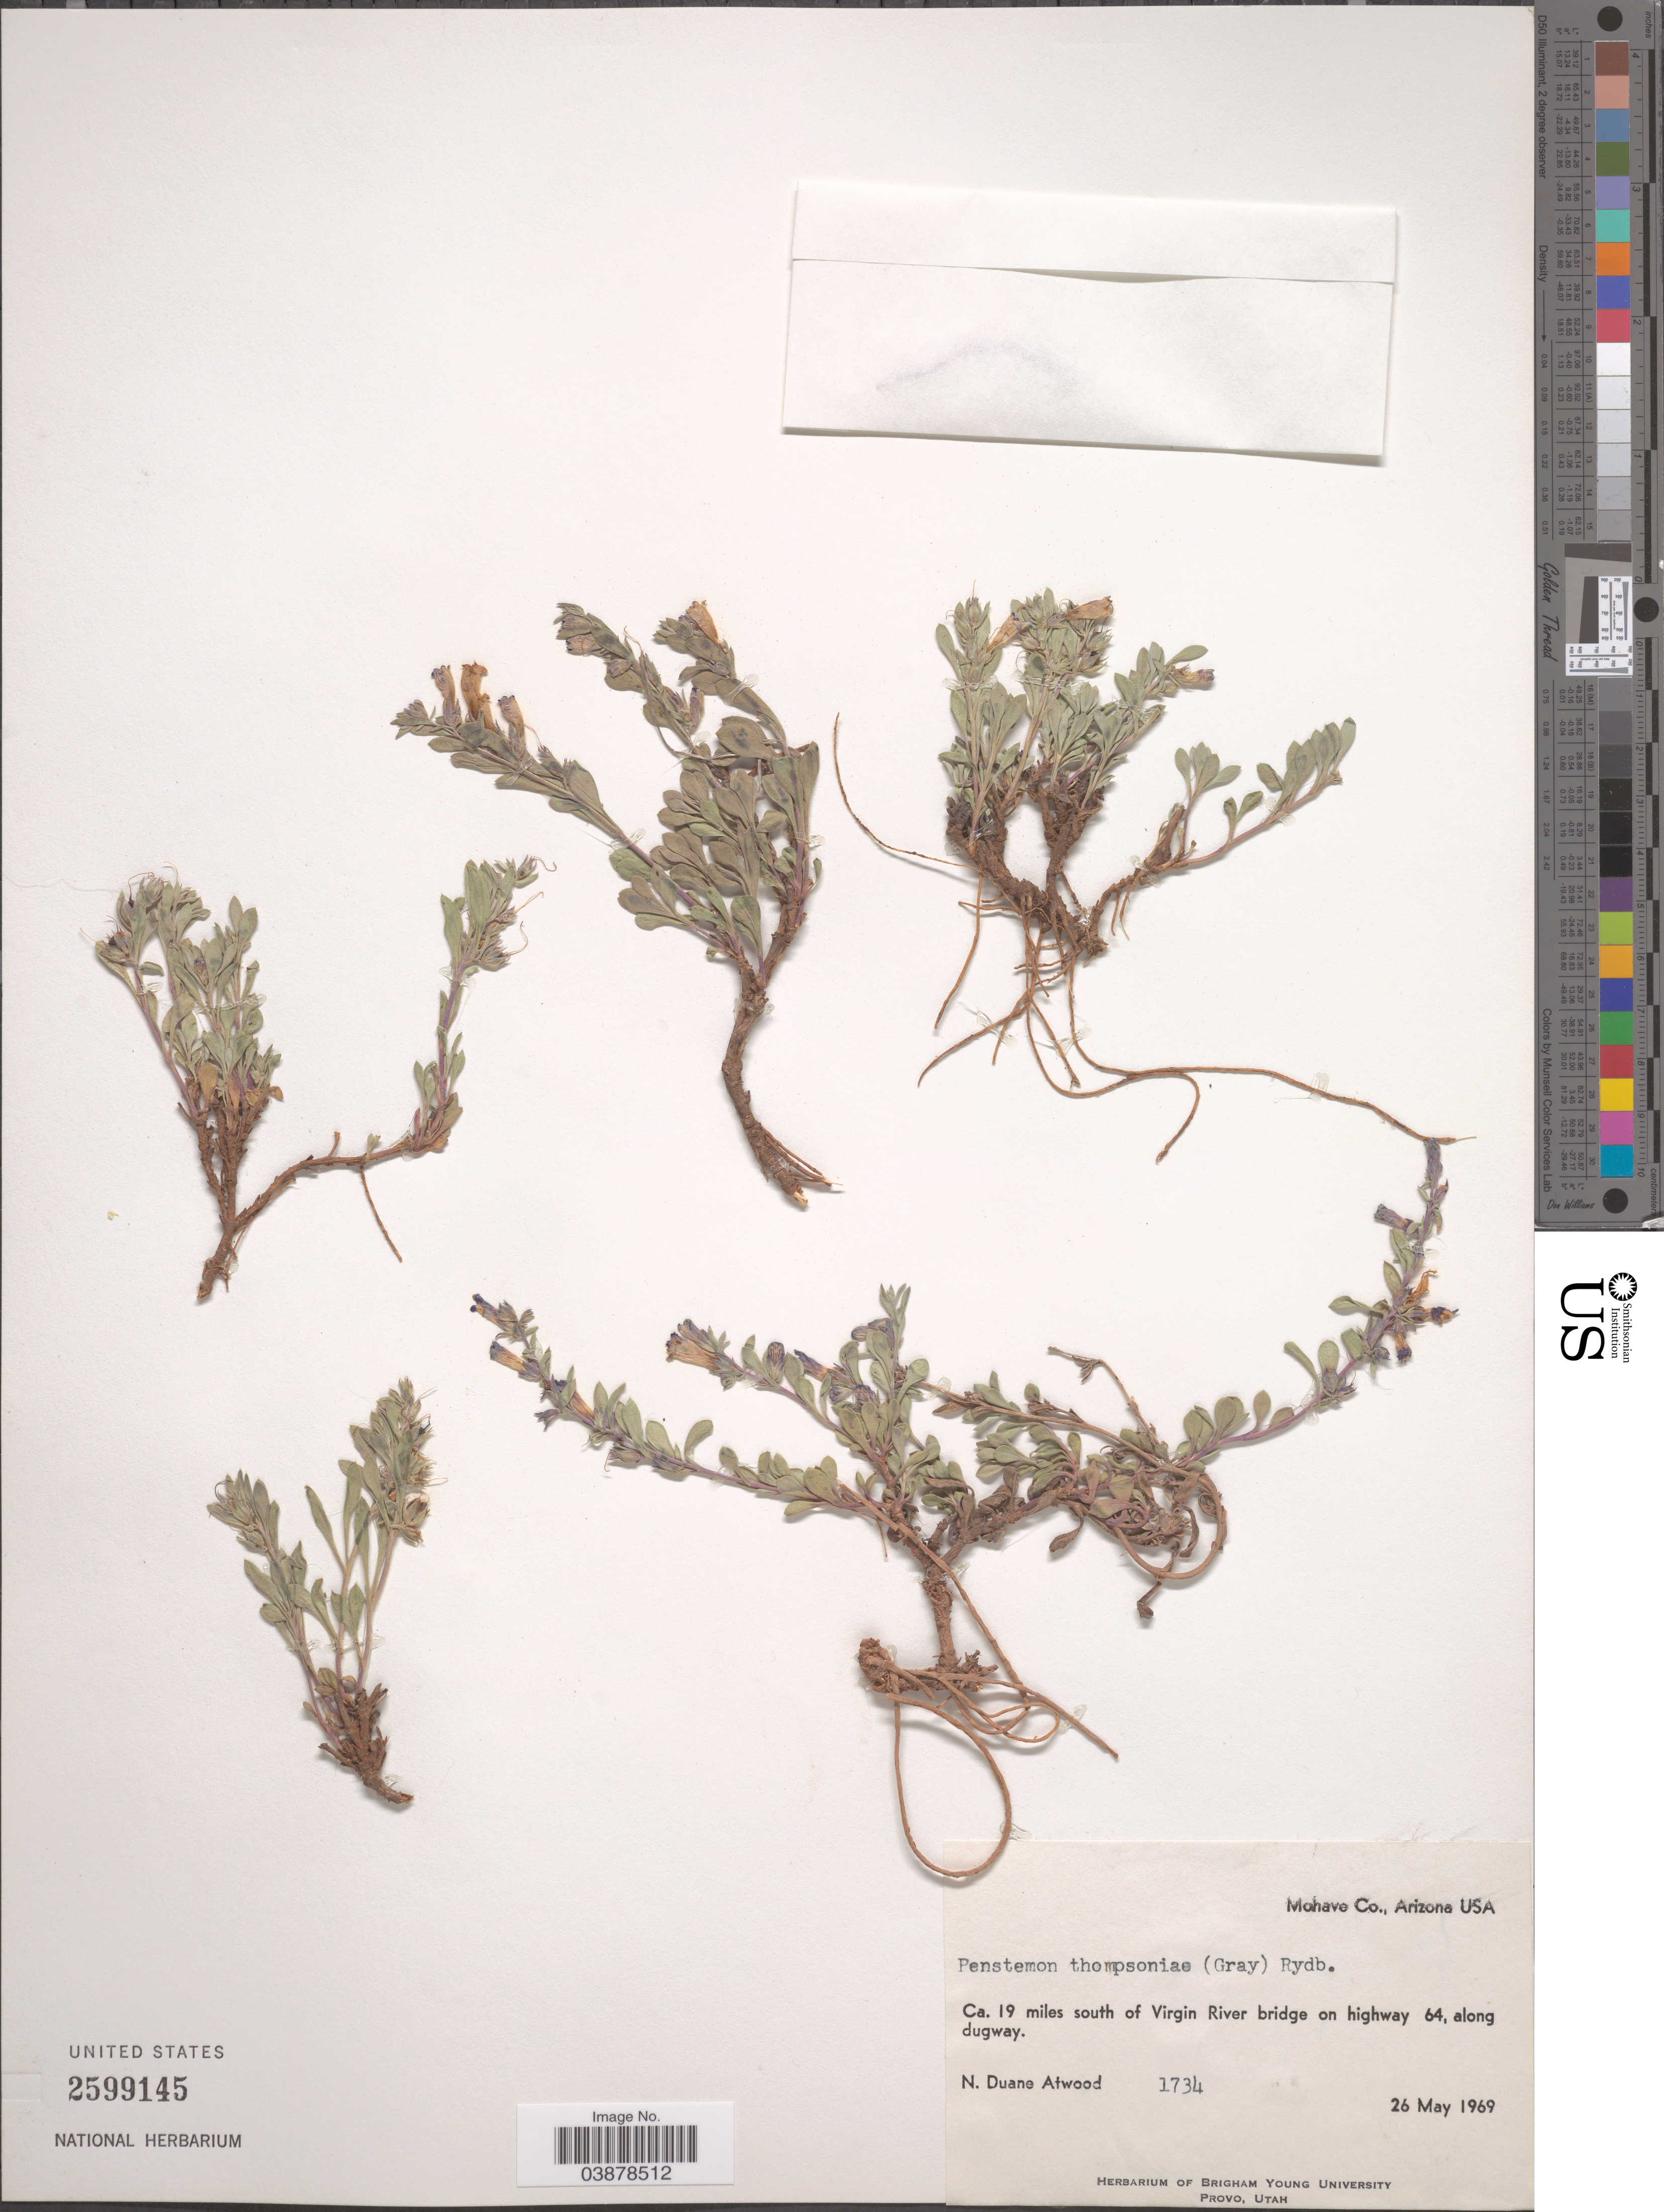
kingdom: Plantae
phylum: Tracheophyta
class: Magnoliopsida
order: Lamiales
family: Plantaginaceae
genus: Penstemon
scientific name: Penstemon thompsonaie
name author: (A. Gray) Rydb.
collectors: N. Atwood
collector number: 1734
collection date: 1969-05-26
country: United States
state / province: Arizona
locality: Mohave Co. Ca. 19 miles south of Virgin River bridge on highway 64, along dugway.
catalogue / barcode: US 2599145